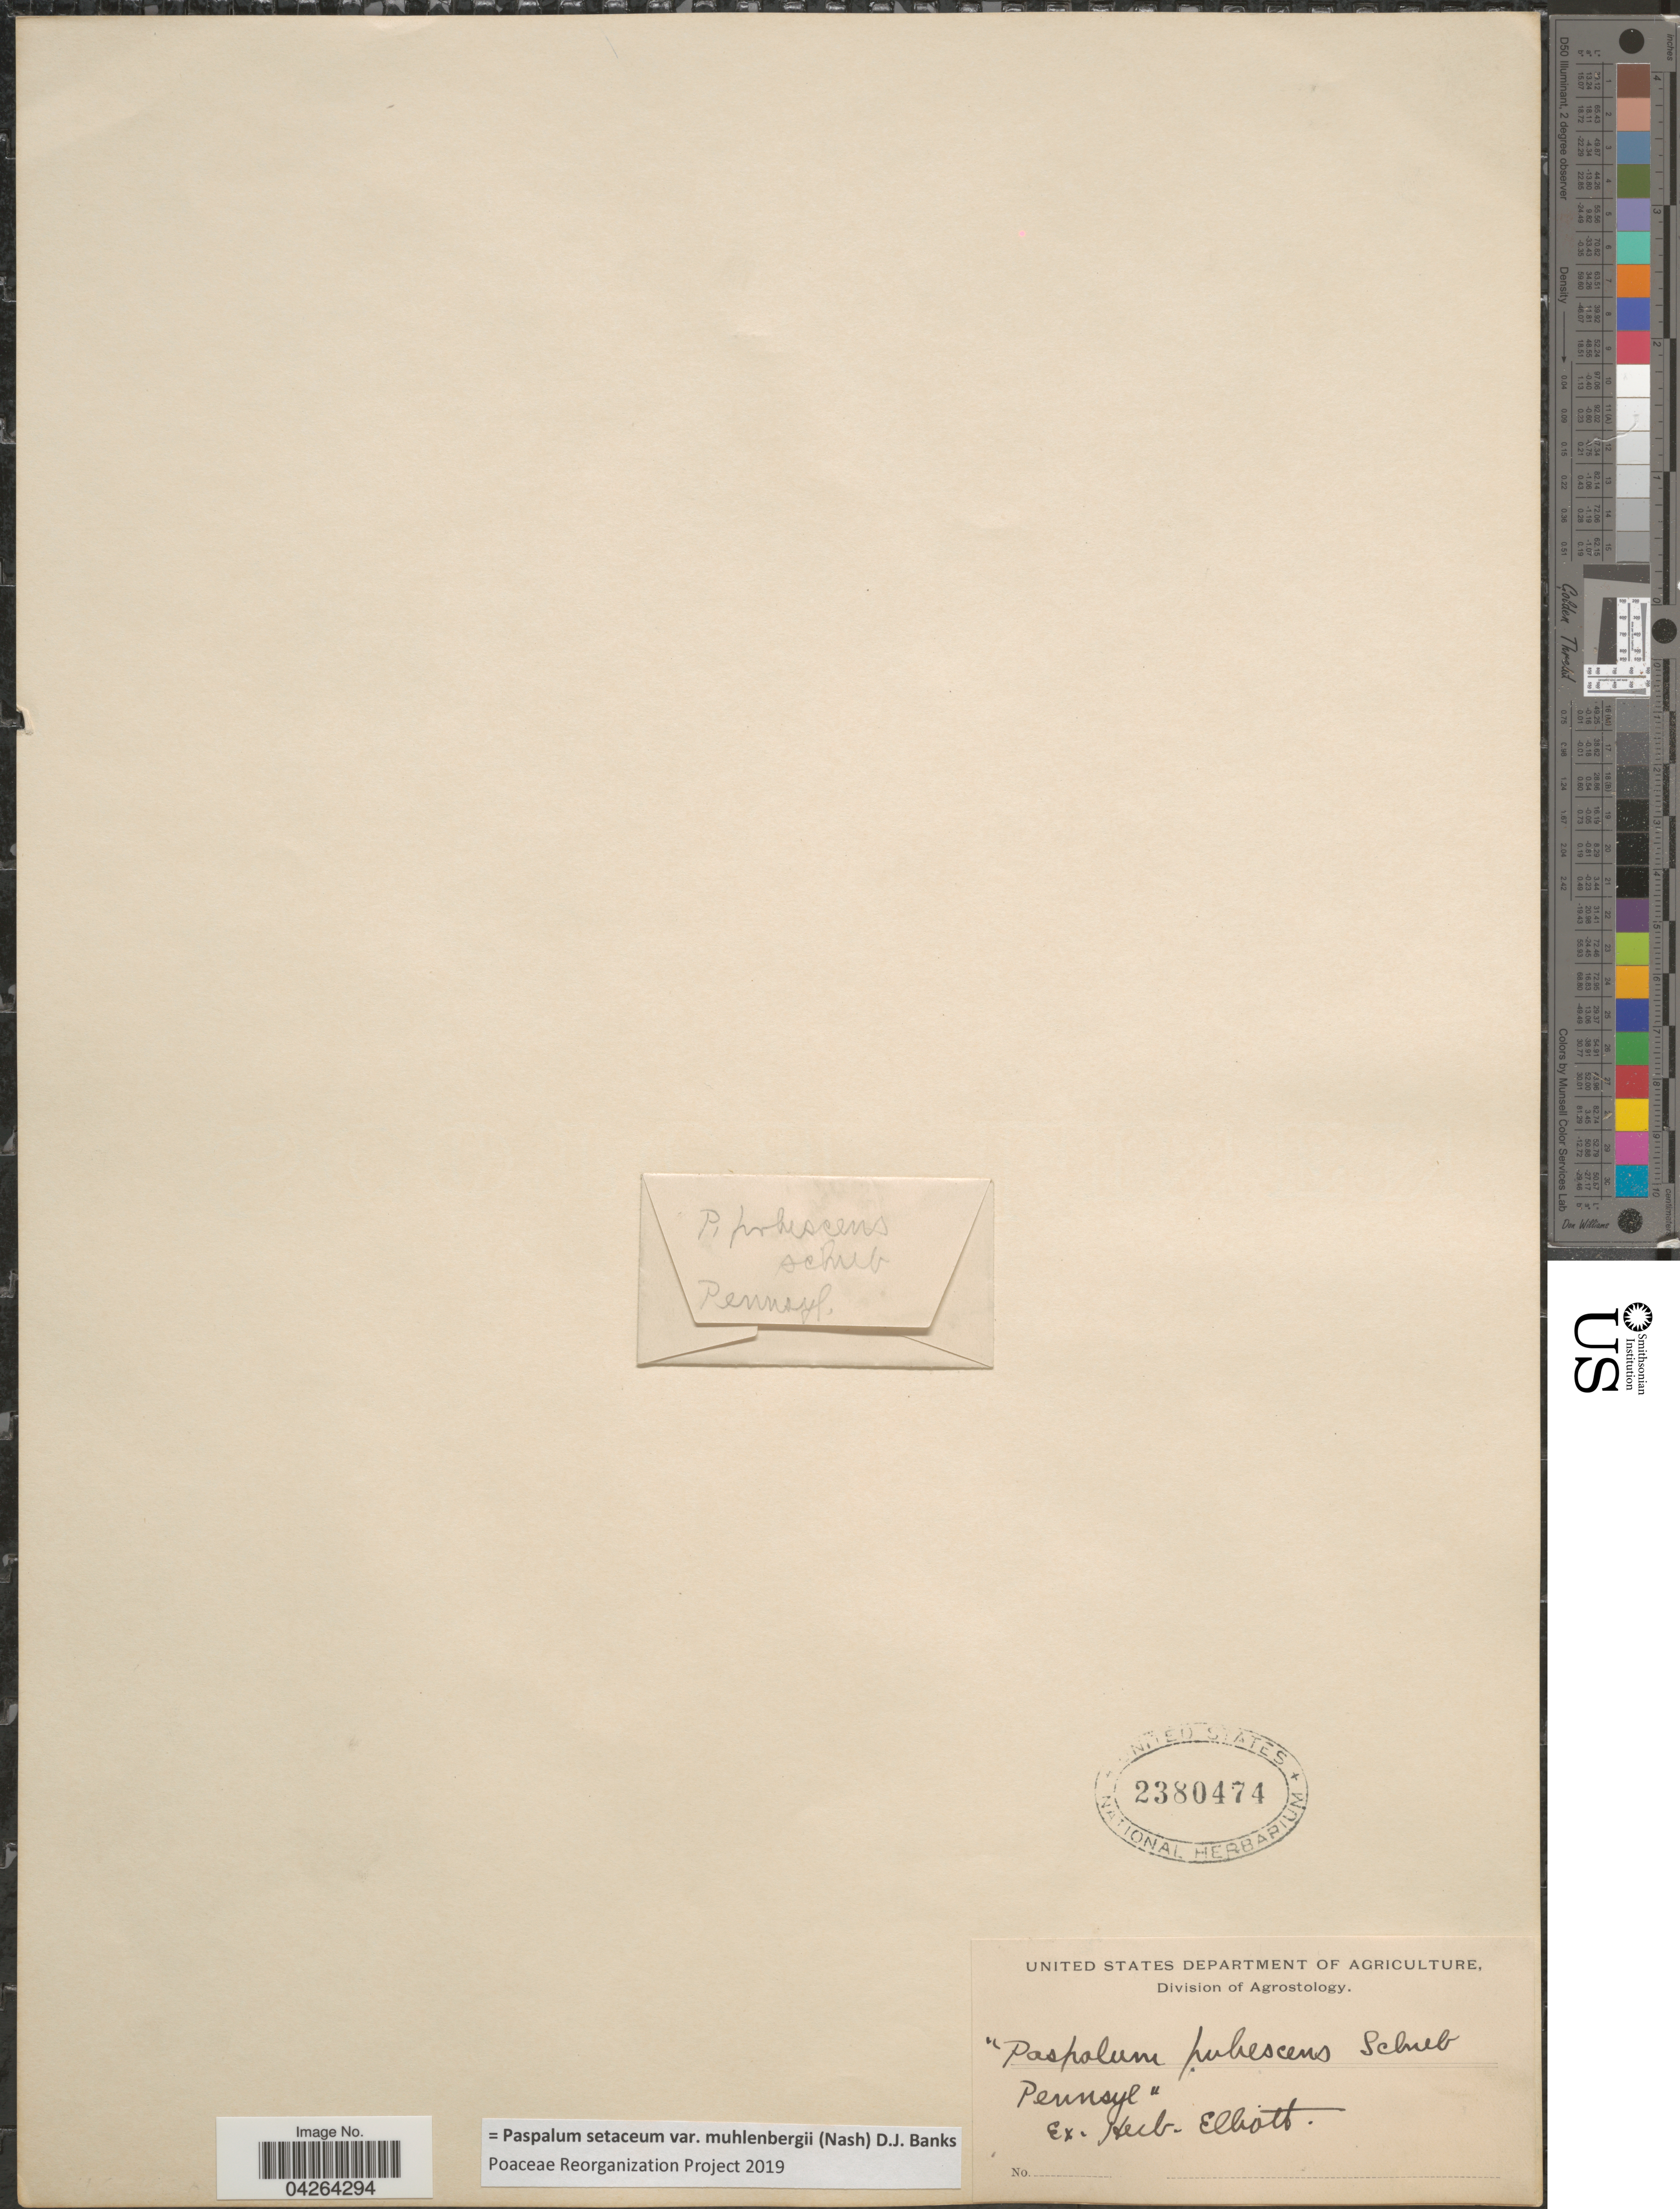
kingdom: Plantae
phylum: Tracheophyta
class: Liliopsida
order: Poales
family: Poaceae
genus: Paspalum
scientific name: Paspalum setaceum var. muhlenbergii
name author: (Nash) D.J. Banks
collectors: ex herb. Elliott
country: United States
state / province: Pennsylvania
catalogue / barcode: US 2380474